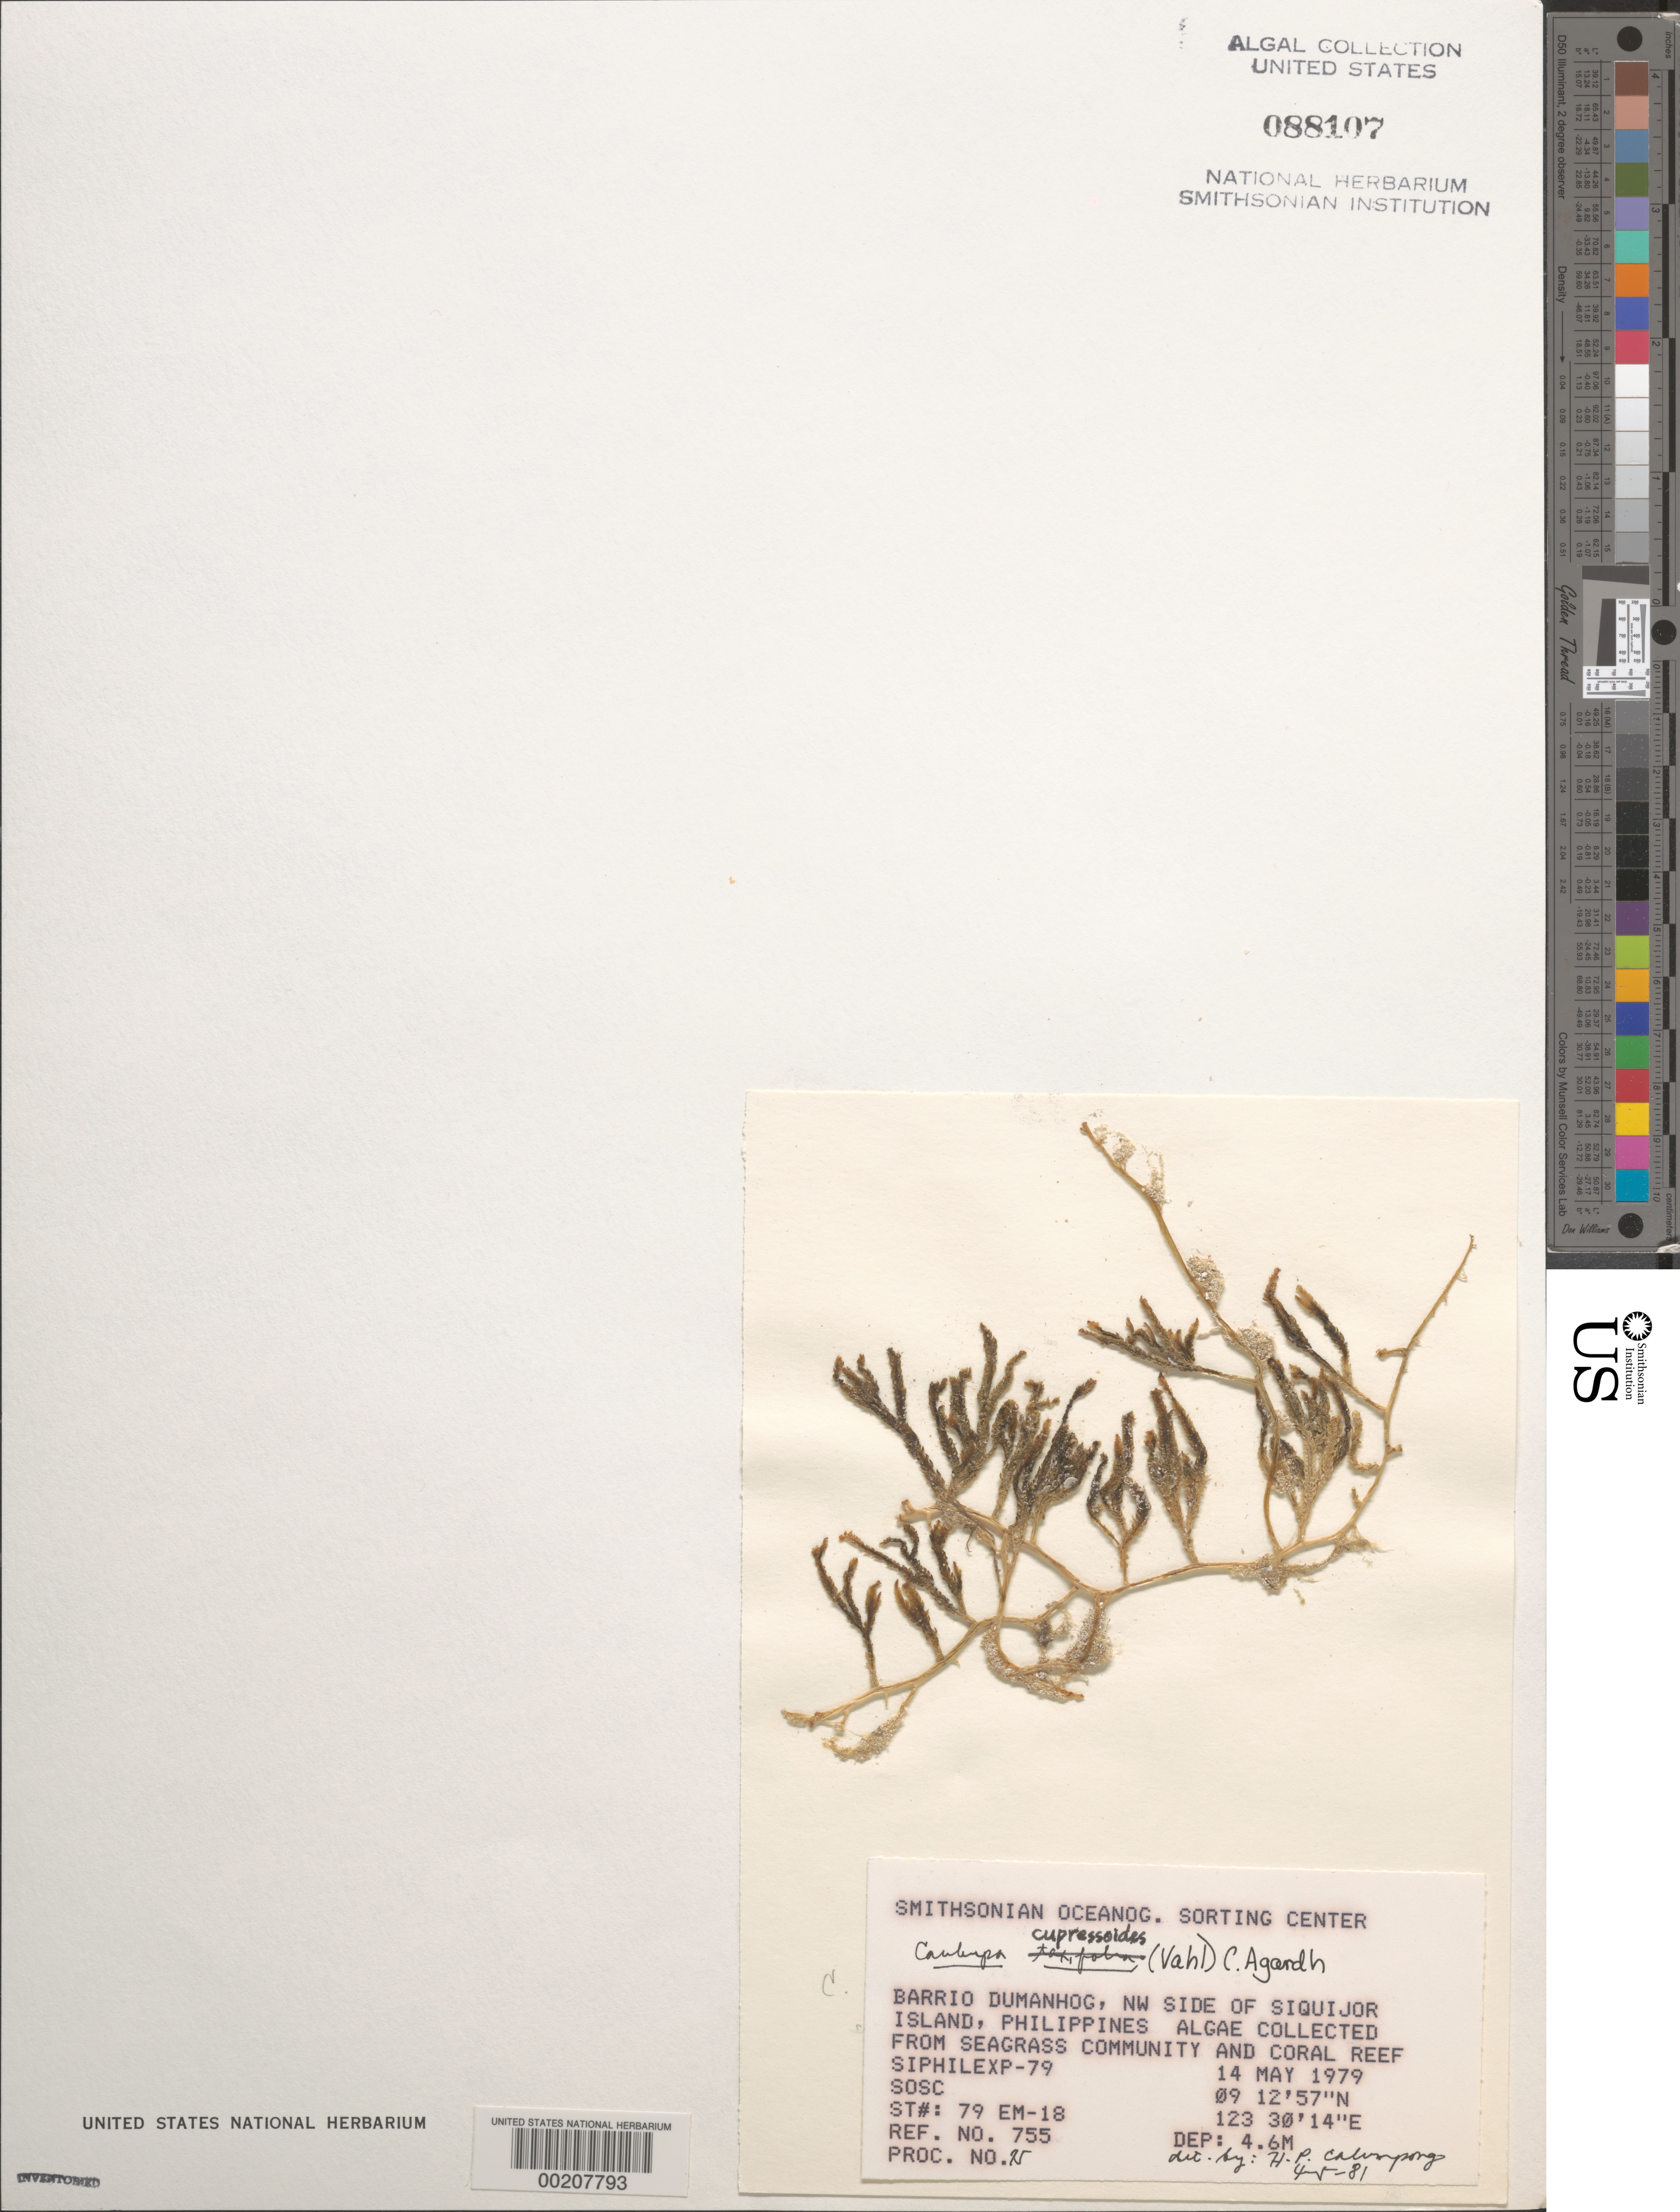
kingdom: Plantae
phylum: Chlorophyta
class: Ulvophyceae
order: Bryopsidales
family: Caulerpaceae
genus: Caulerpa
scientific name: Caulerpa cupressoides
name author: (Vahl) C. Agardh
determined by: Calumpong, H. P.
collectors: SOSC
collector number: Station 79 Em-18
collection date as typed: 14 May 1979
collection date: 1979-05-14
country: Philippines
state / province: Central Visayas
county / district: Siquijor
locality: Visayan, Barrio dumanhog, siquijor island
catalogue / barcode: US 88107